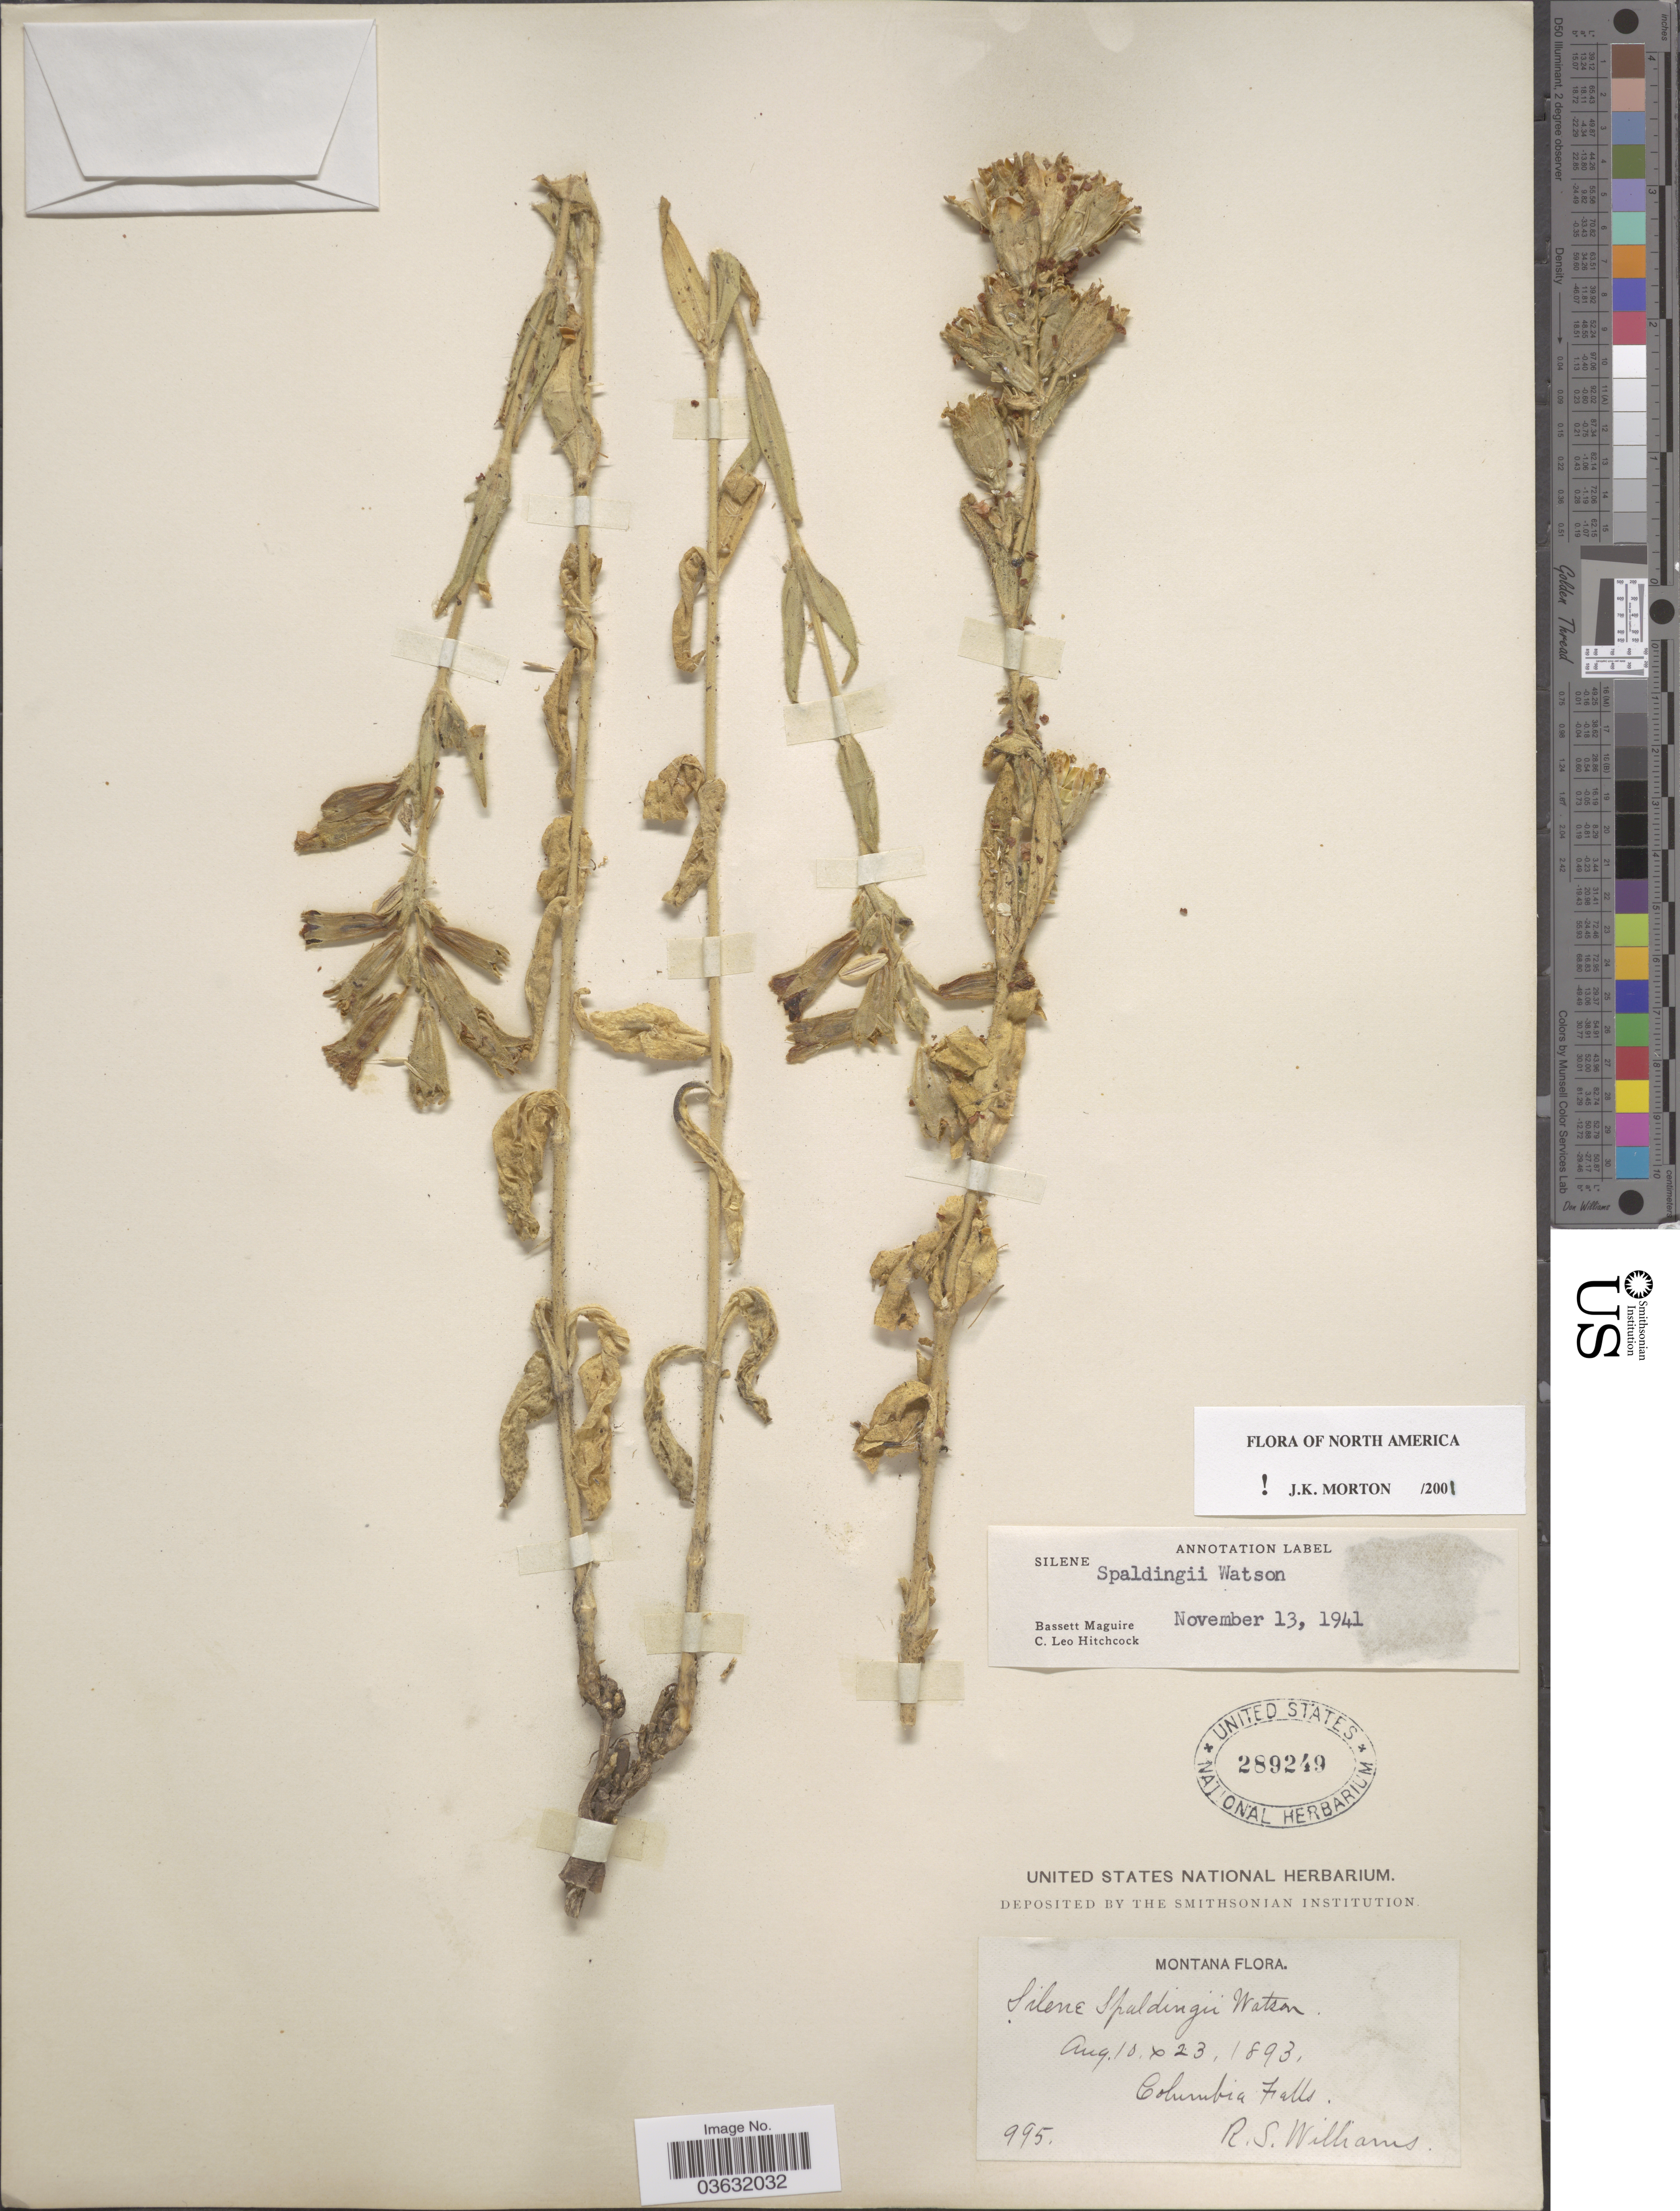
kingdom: Plantae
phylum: Tracheophyta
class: Magnoliopsida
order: Caryophyllales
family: Caryophyllaceae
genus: Silene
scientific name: Silene spaldingii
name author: S. Watson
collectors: R. S. Williams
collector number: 995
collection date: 1893-08-10/1893-08-23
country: United States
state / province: Montana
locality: Columbia Falls.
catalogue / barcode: US 289249